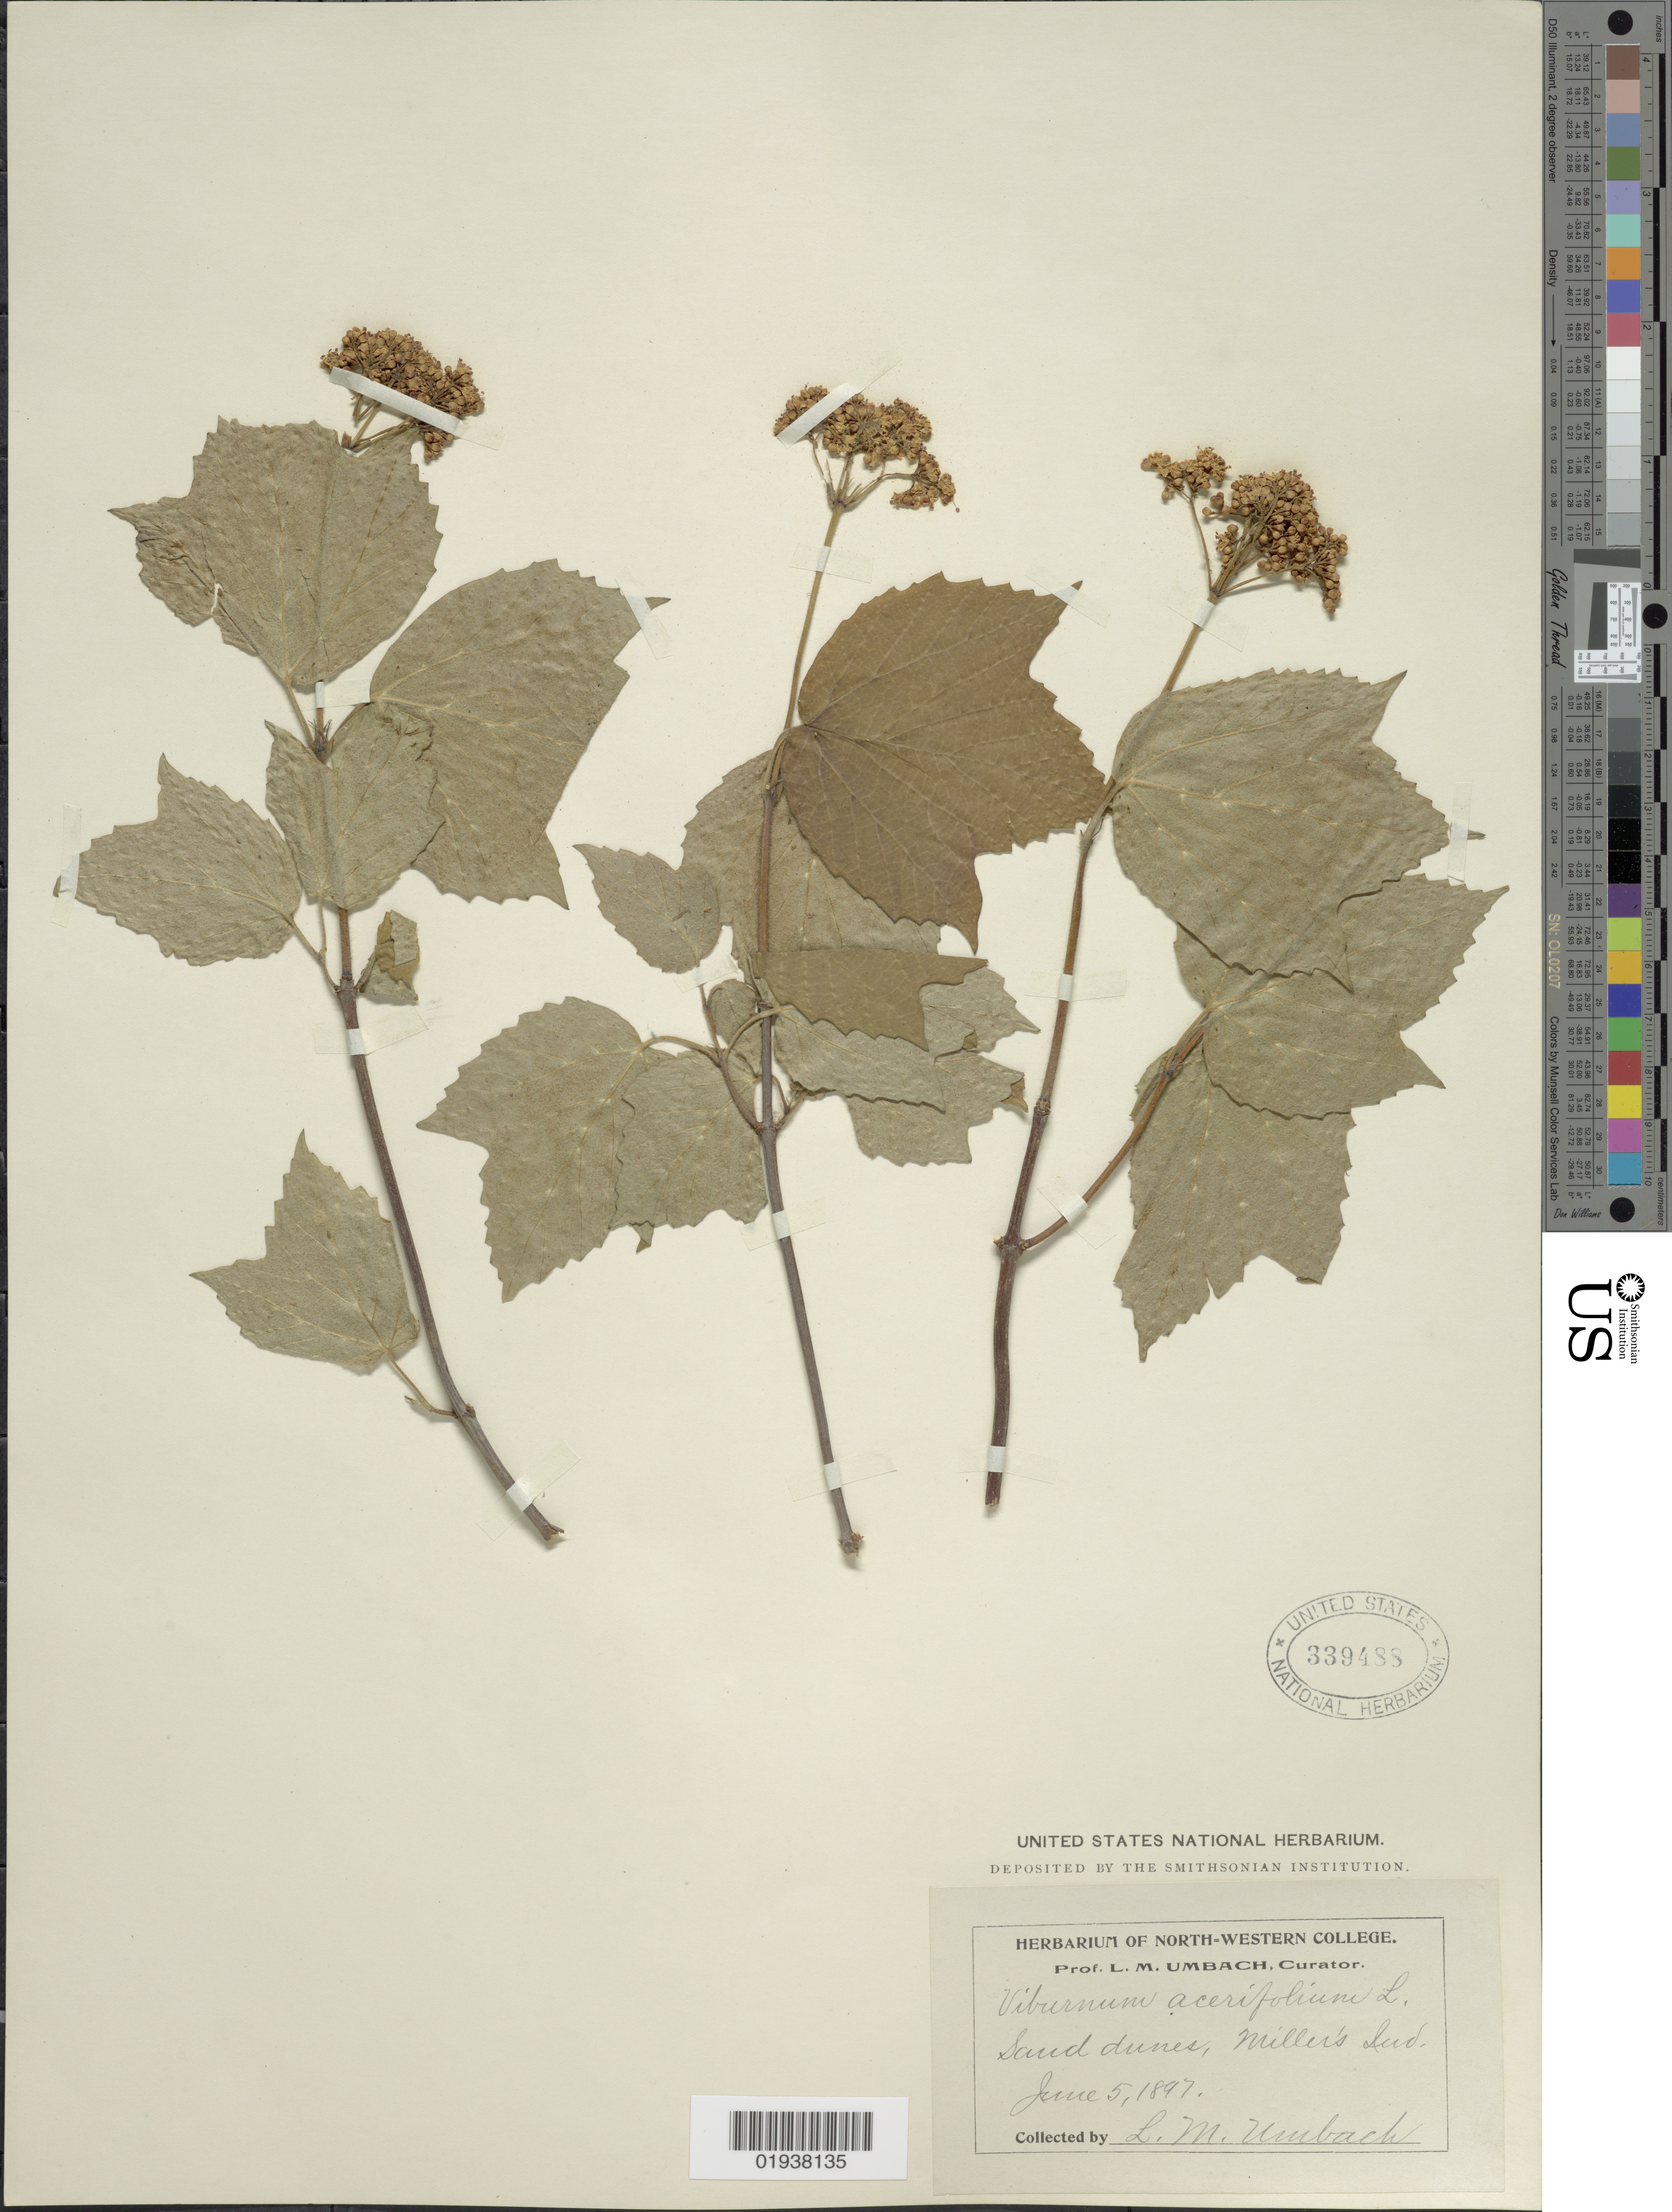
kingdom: Plantae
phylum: Tracheophyta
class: Magnoliopsida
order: Dipsacales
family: Viburnaceae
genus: Viburnum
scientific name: Viburnum acerifolium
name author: L.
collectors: L. M. Umbach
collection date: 1897-06-05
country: United States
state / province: Indiana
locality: Sand dunes, Miller's Ind.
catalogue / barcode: US 339488